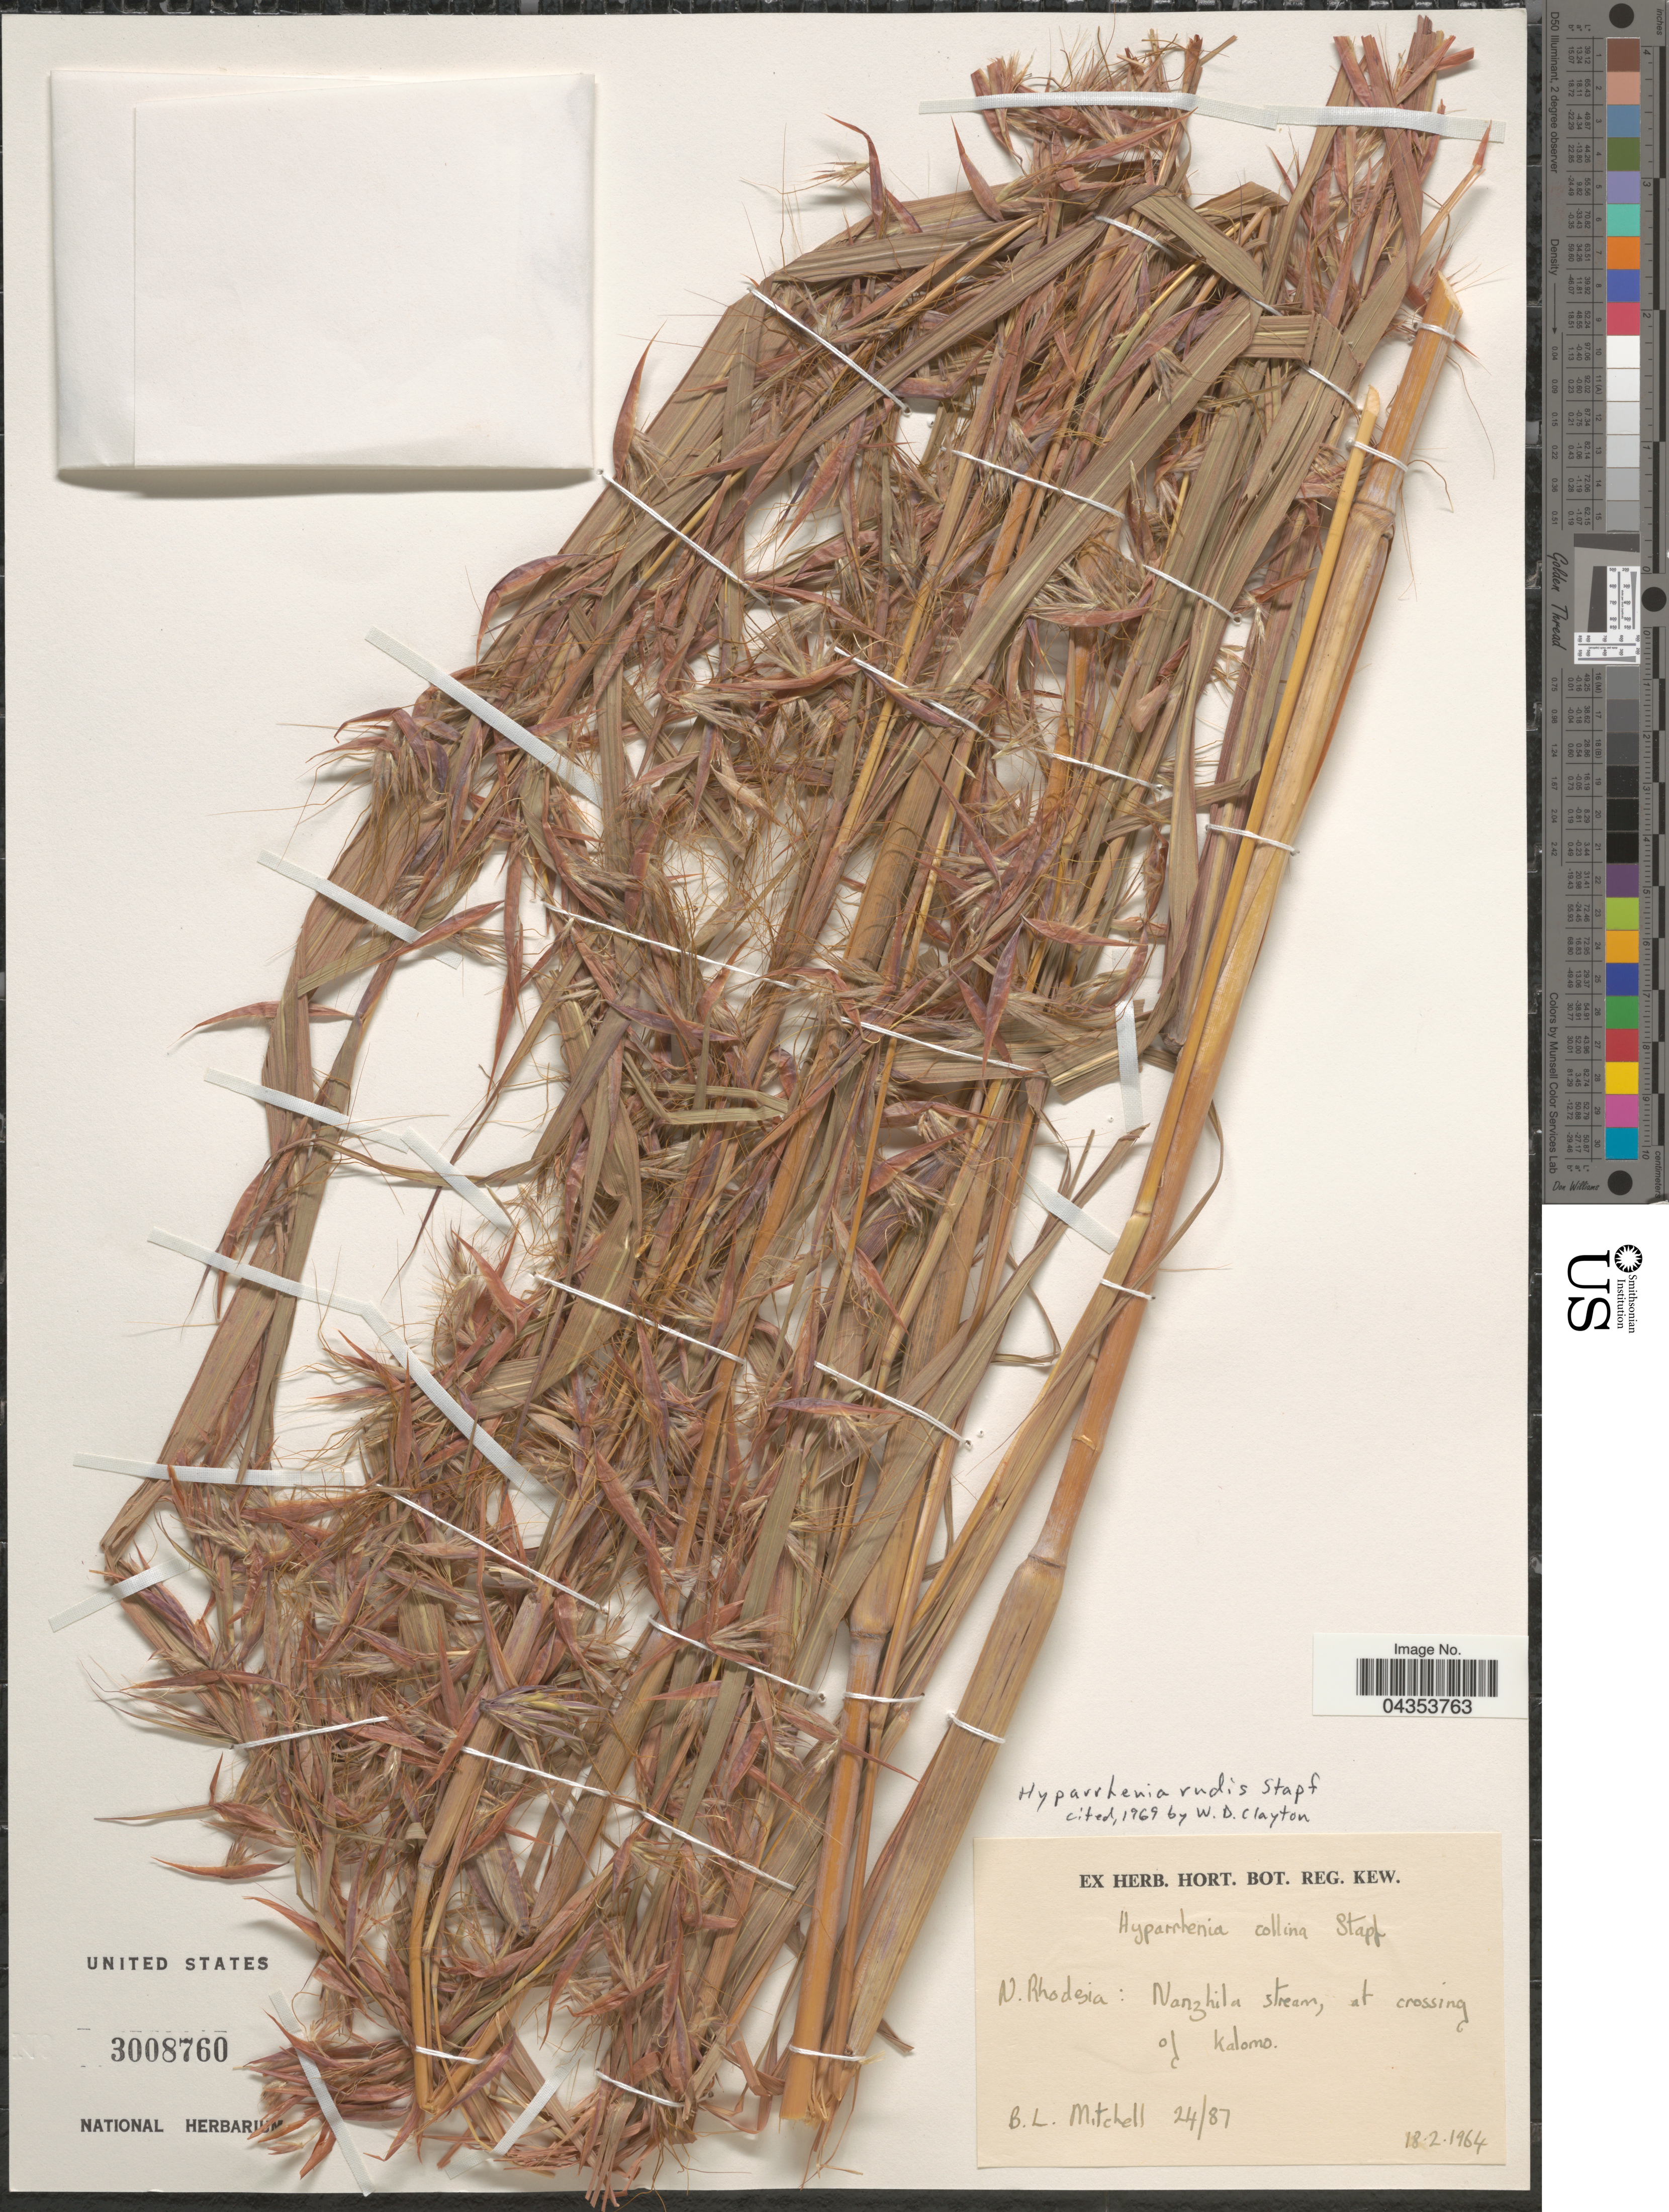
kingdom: Plantae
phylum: Tracheophyta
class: Liliopsida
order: Poales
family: Poaceae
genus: Hyparrhenia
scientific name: Hyparrhenia rudis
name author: Stapf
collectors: B. Mitchell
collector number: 24/87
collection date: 1964-02-18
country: Zimbabwe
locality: N. Rhodesia: Nanzhila stream, at crossing of Kalomo.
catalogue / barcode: US 3008760